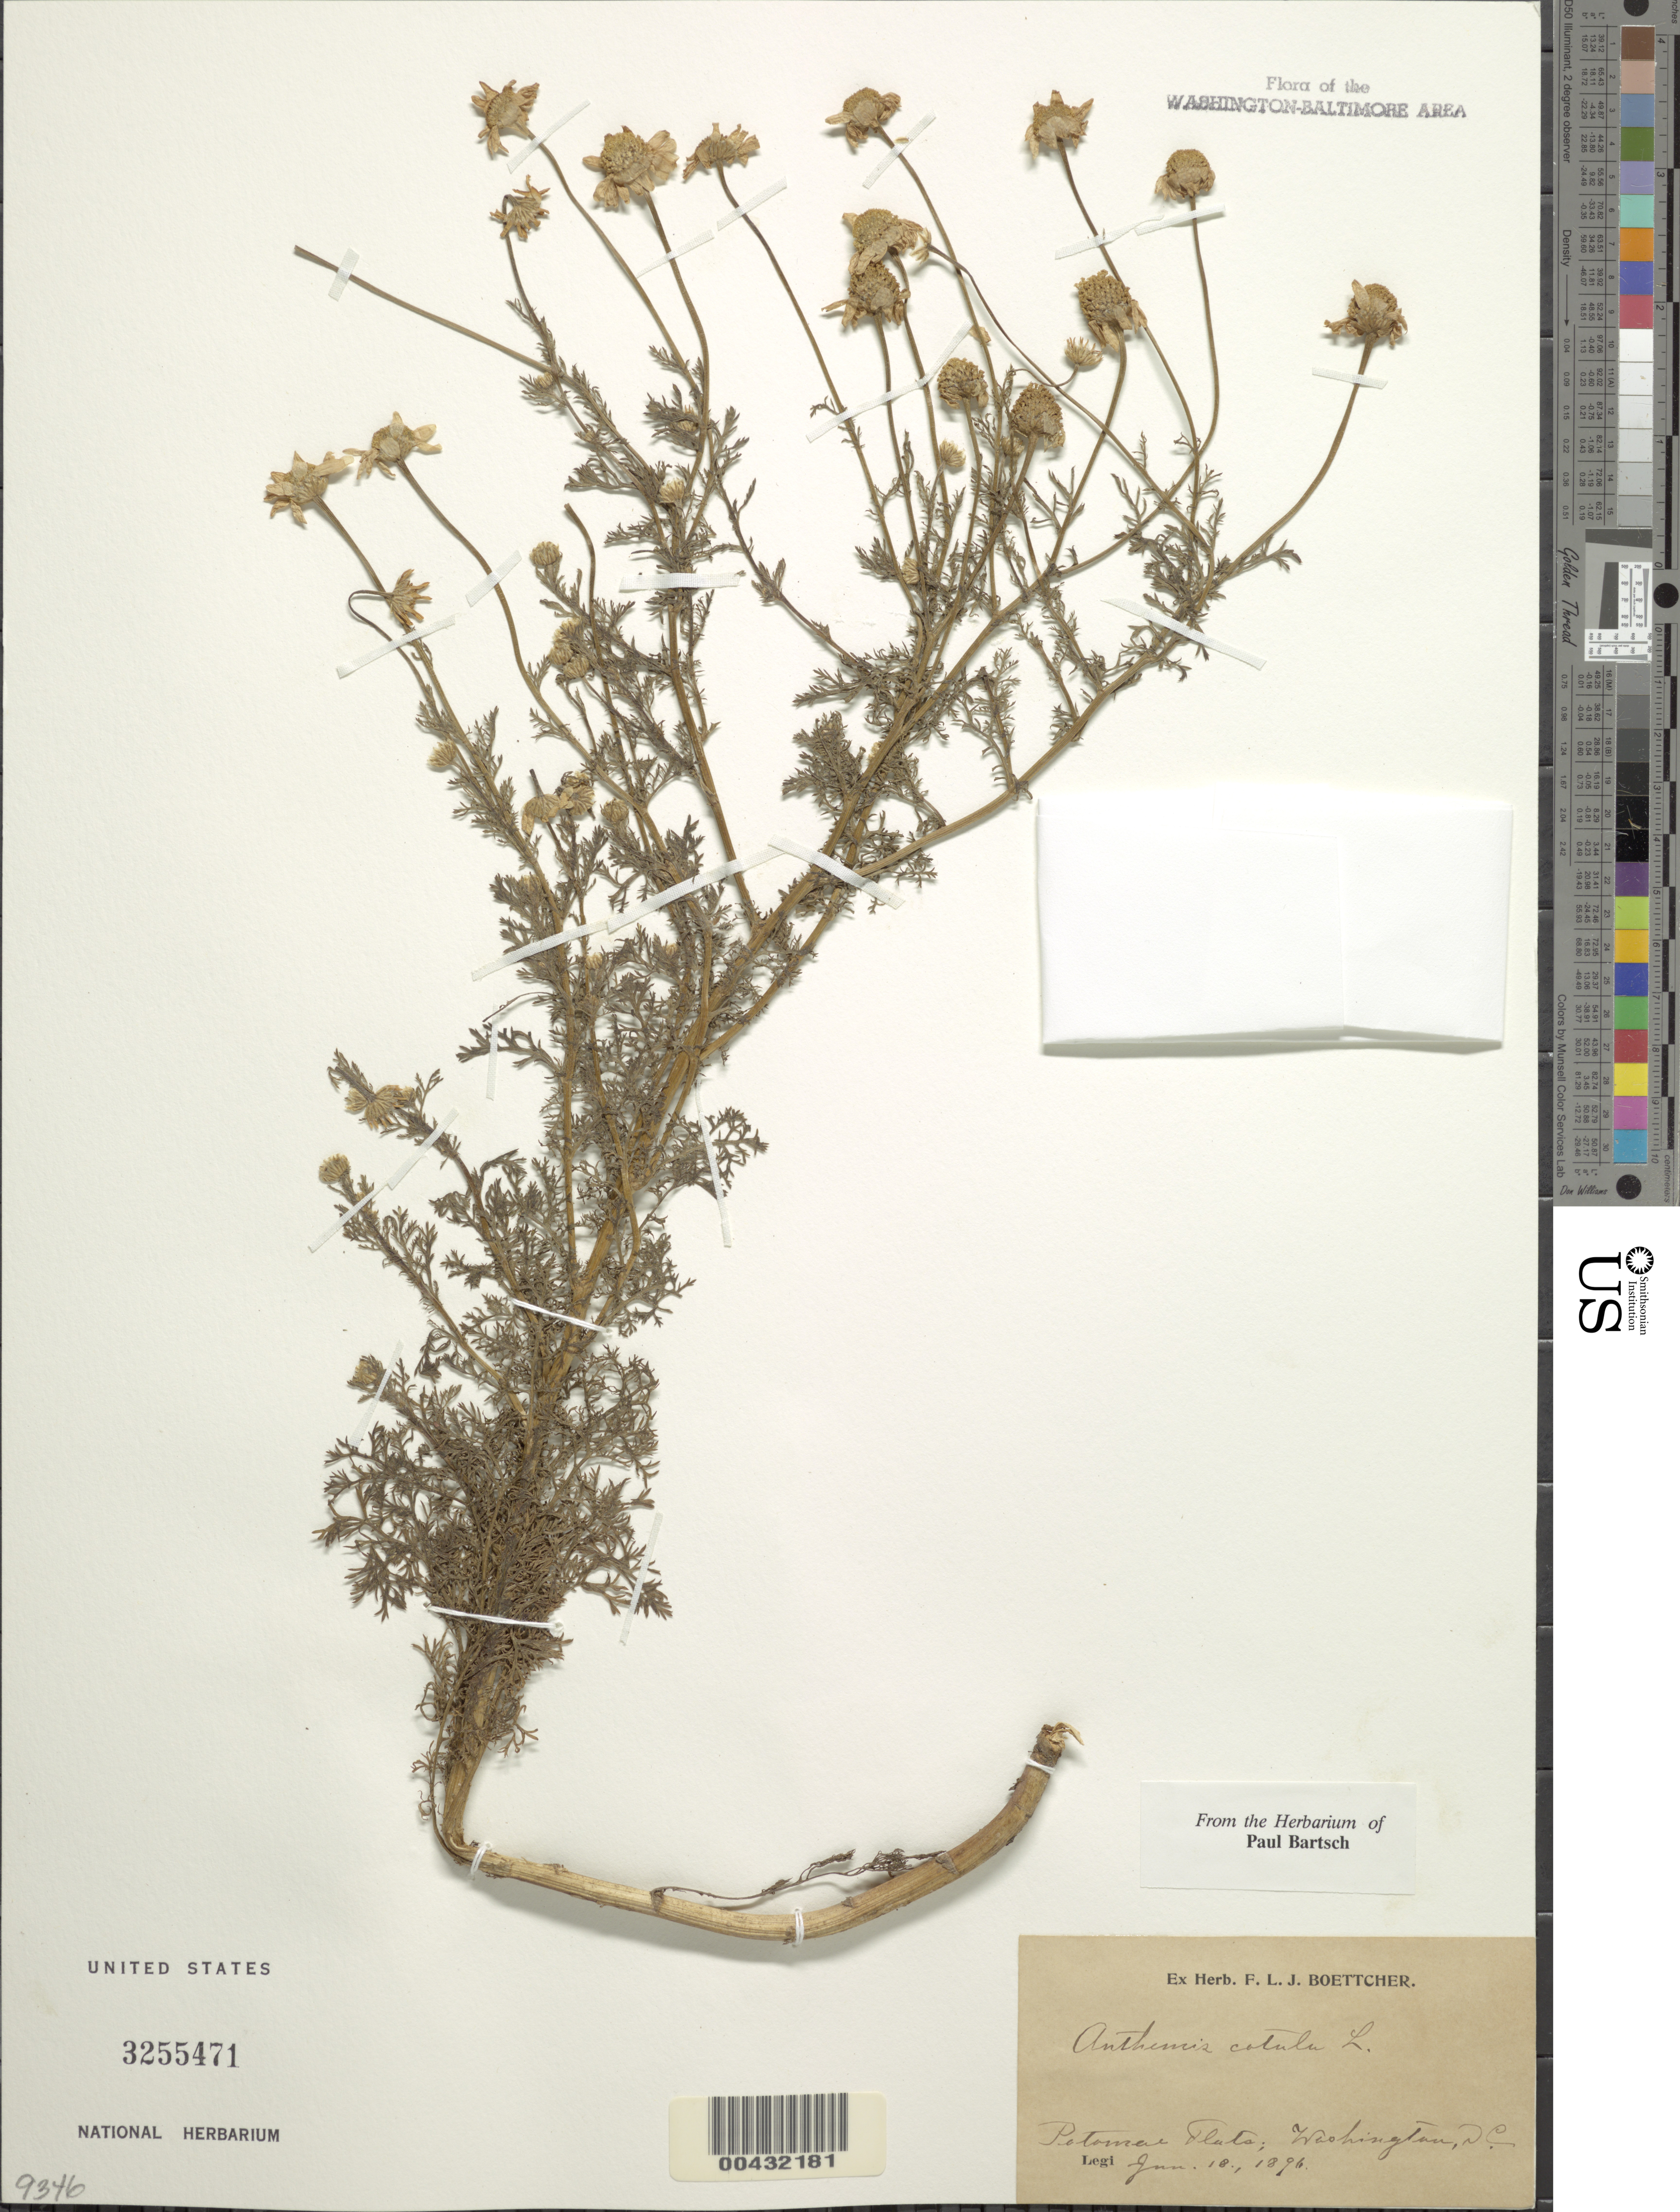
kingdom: Plantae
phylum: Tracheophyta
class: Magnoliopsida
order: Asterales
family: Asteraceae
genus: Anthemis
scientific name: Anthemis cotula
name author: L.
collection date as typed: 18 Jun 1896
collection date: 1896-06-18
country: United States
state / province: District of Columbia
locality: Potomac flats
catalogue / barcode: US 3255471